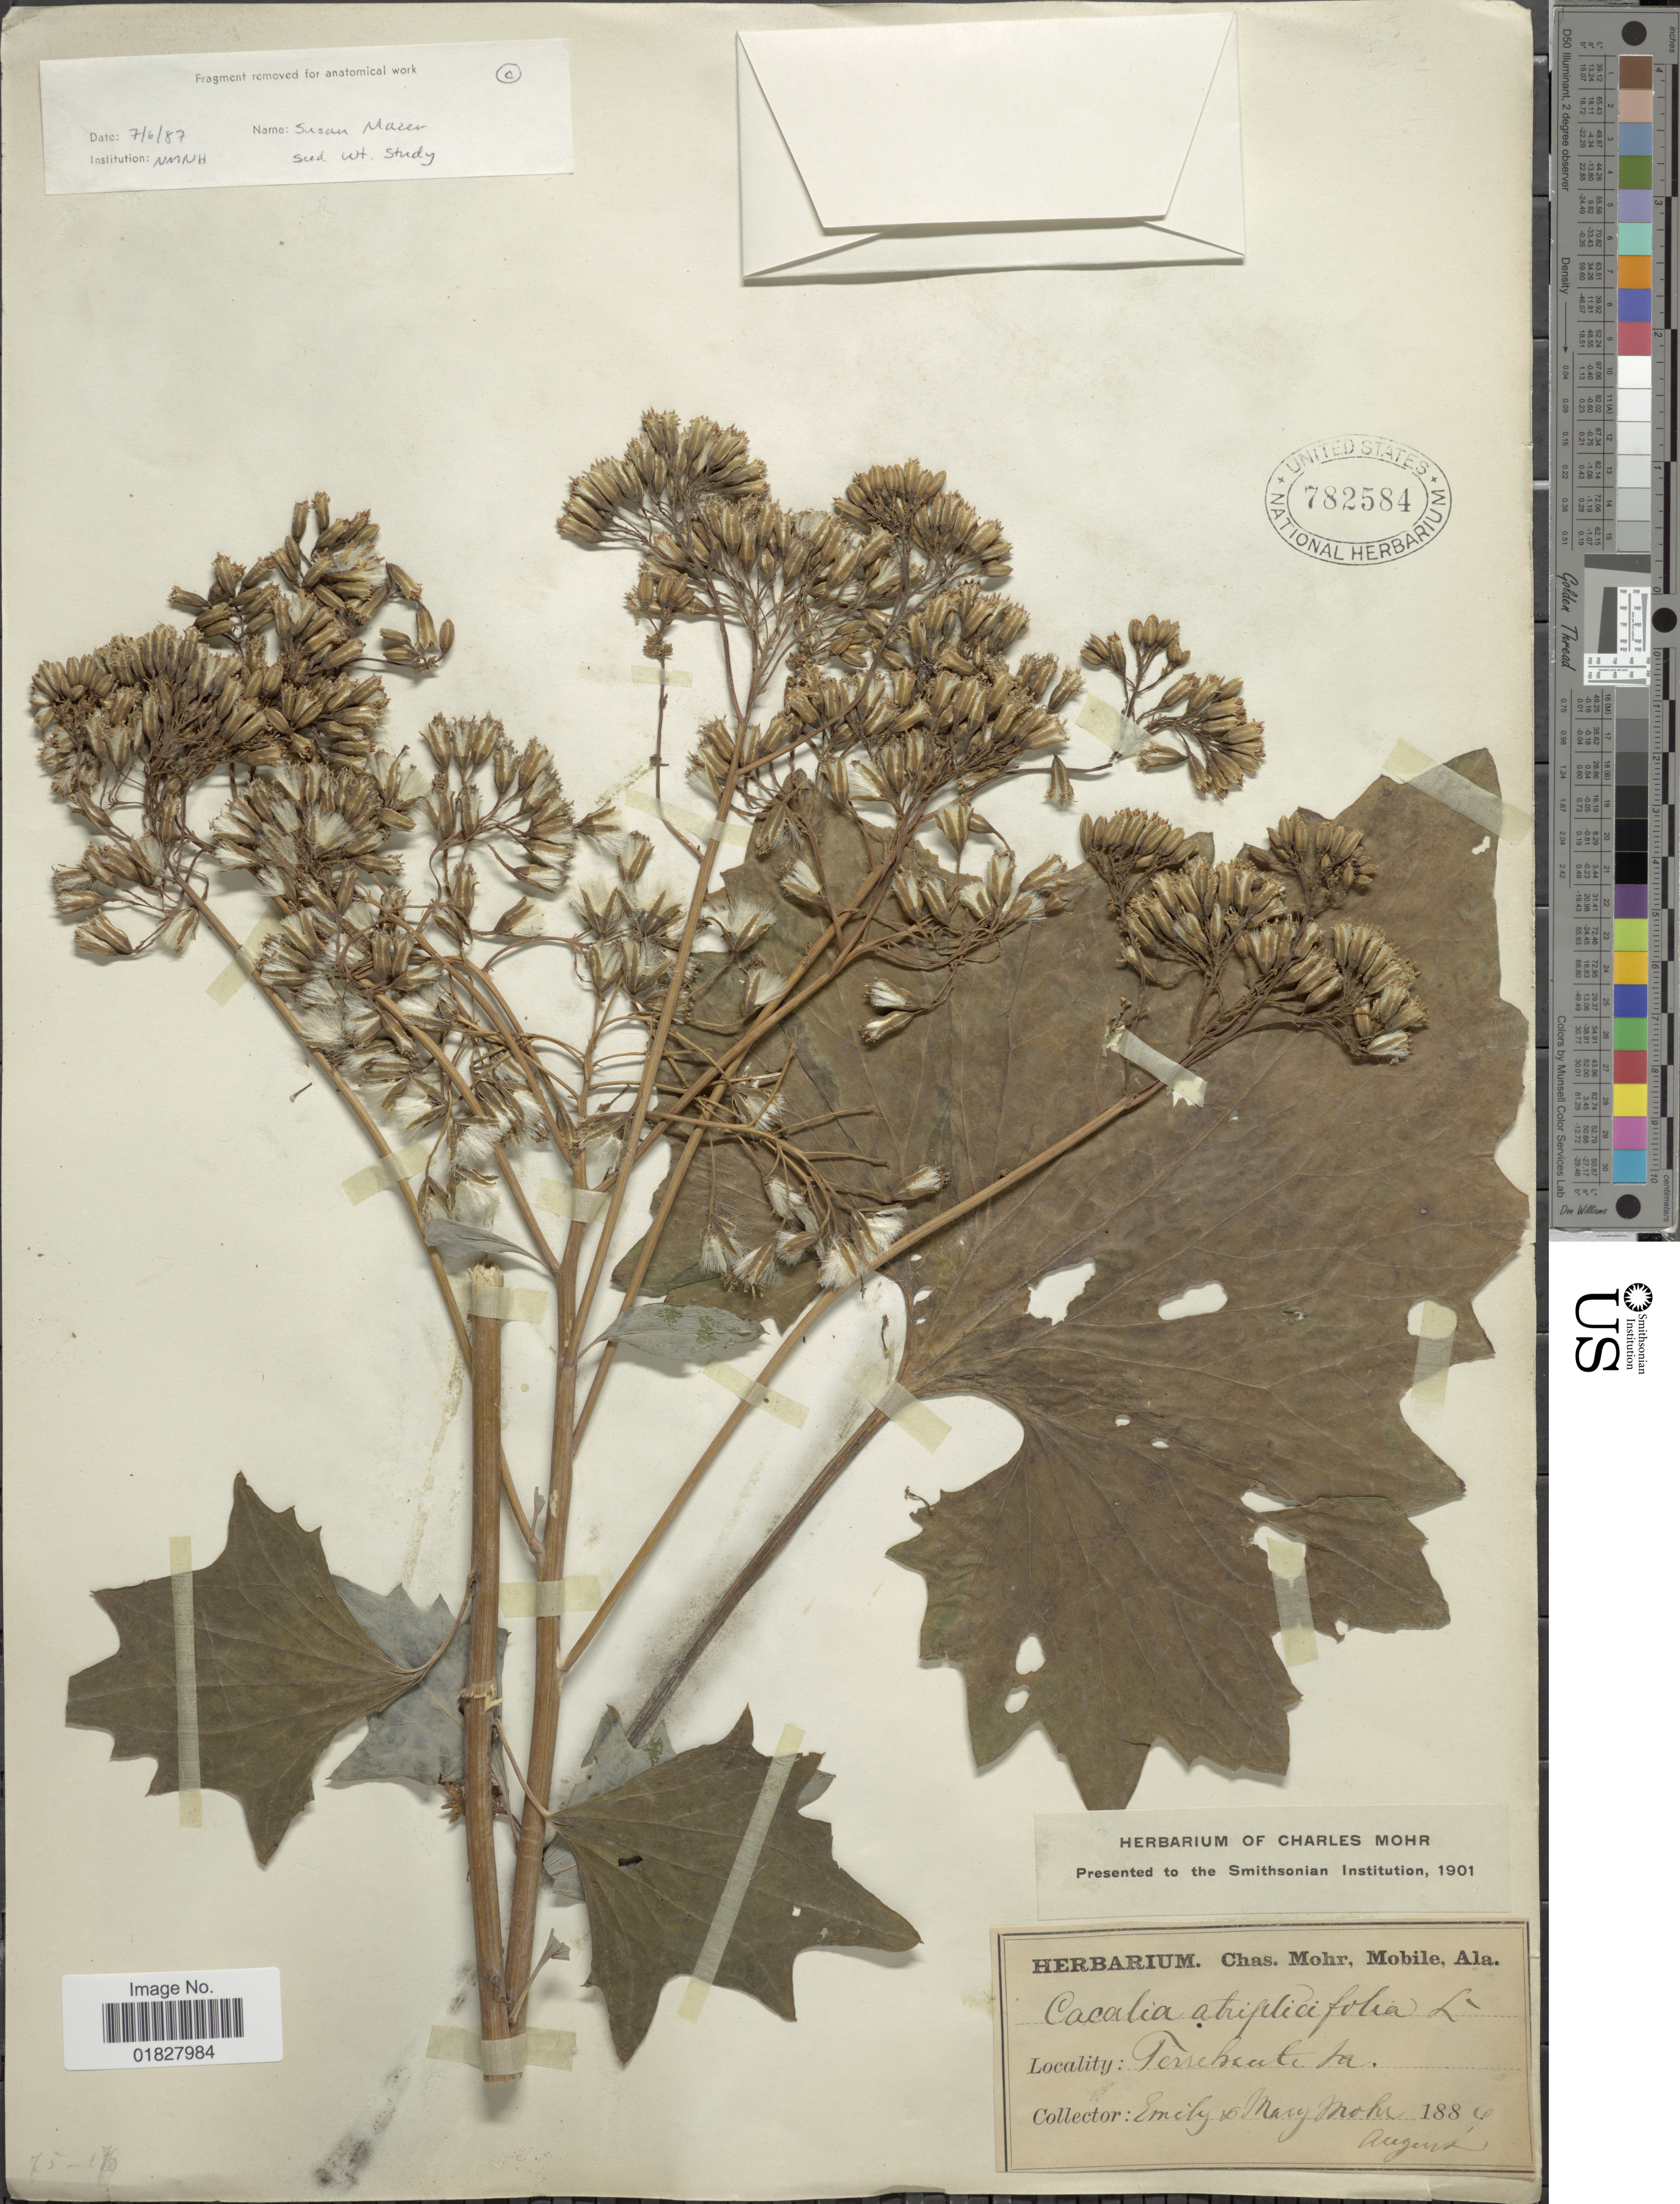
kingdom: Plantae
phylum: Tracheophyta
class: Magnoliopsida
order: Asterales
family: Asteraceae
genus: Arnoglossum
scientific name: Arnoglossum atriplicifolium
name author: (L.) H. Rob.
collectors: E. Mohr & M. Mohr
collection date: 1884-08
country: United States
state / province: Indiana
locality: Terrehaute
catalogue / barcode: US 782584